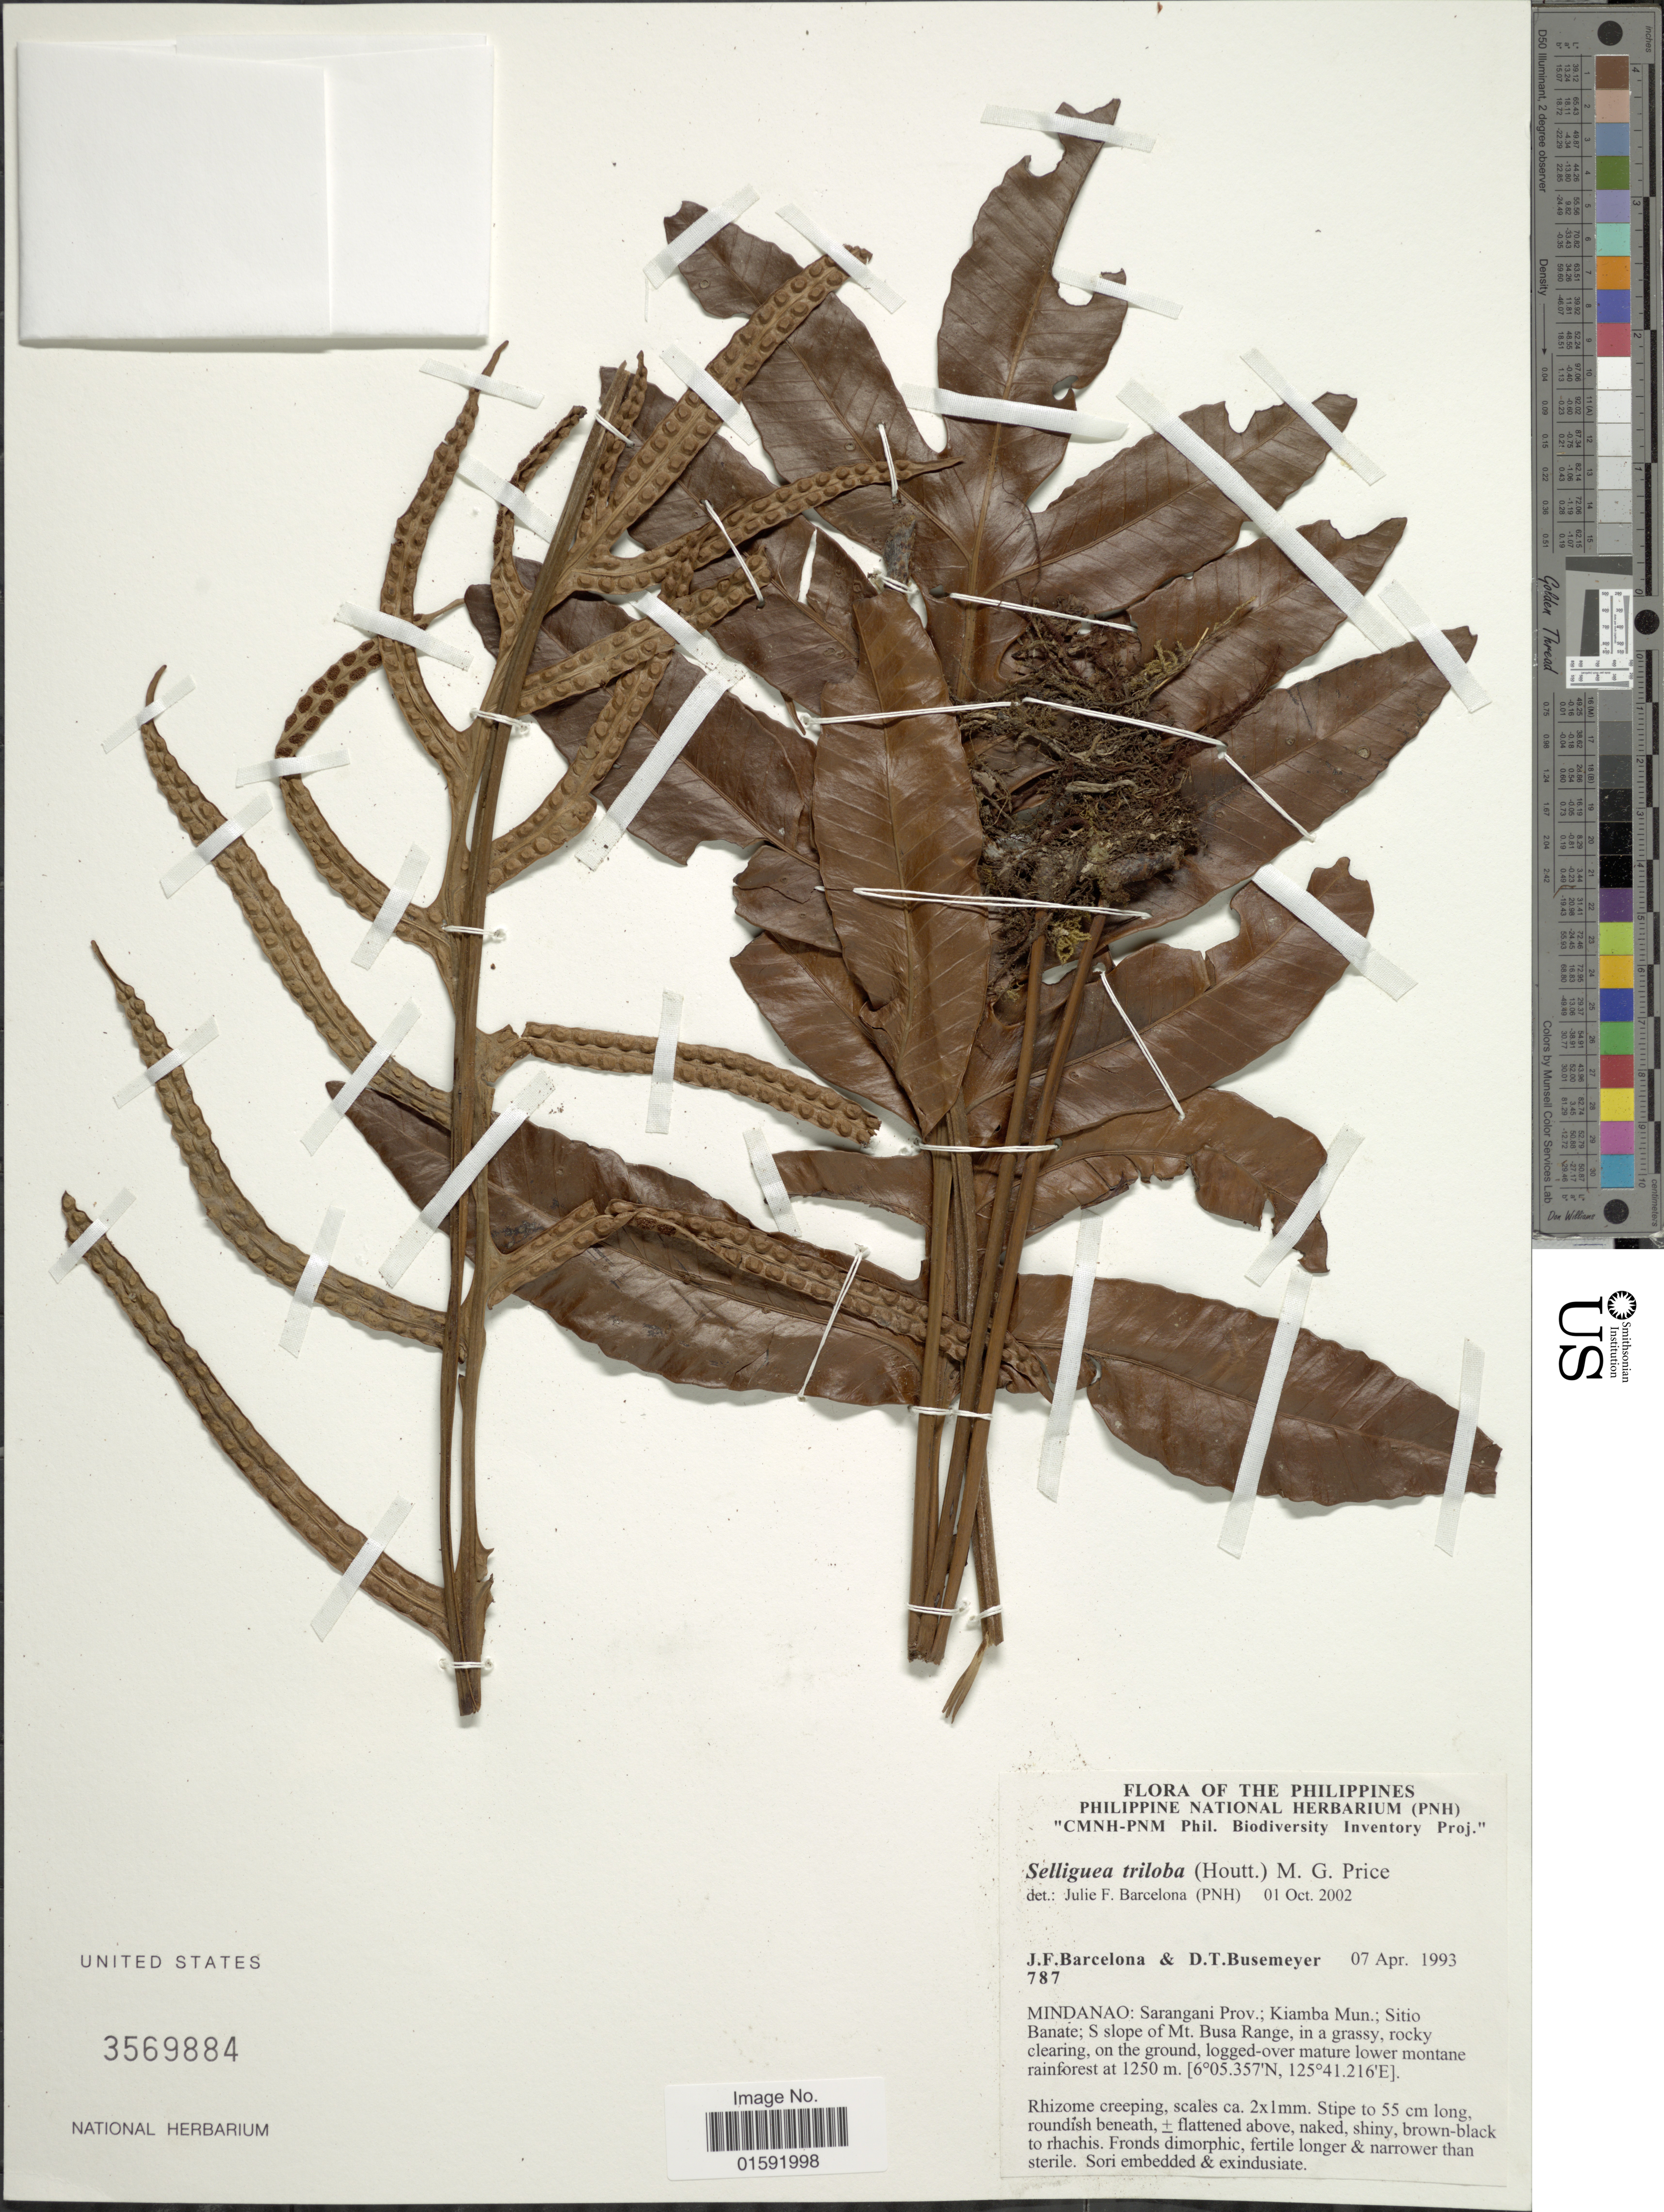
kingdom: Plantae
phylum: Tracheophyta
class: Polypodiopsida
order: Polypodiales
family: Polypodiaceae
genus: Selliguea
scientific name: Selliguea triloba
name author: (Houtt.) M.G. Price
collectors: J. F. Barcelona & D. Busemeyer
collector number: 787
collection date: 1993-04-07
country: Philippines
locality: Mindanao: Sarangani Prov., Kiamba Mun: Sitio Banate, S. slope of Mt. Busa Range, in grassy, rocky slearing, on the ground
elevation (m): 1250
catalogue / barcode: US 3569884